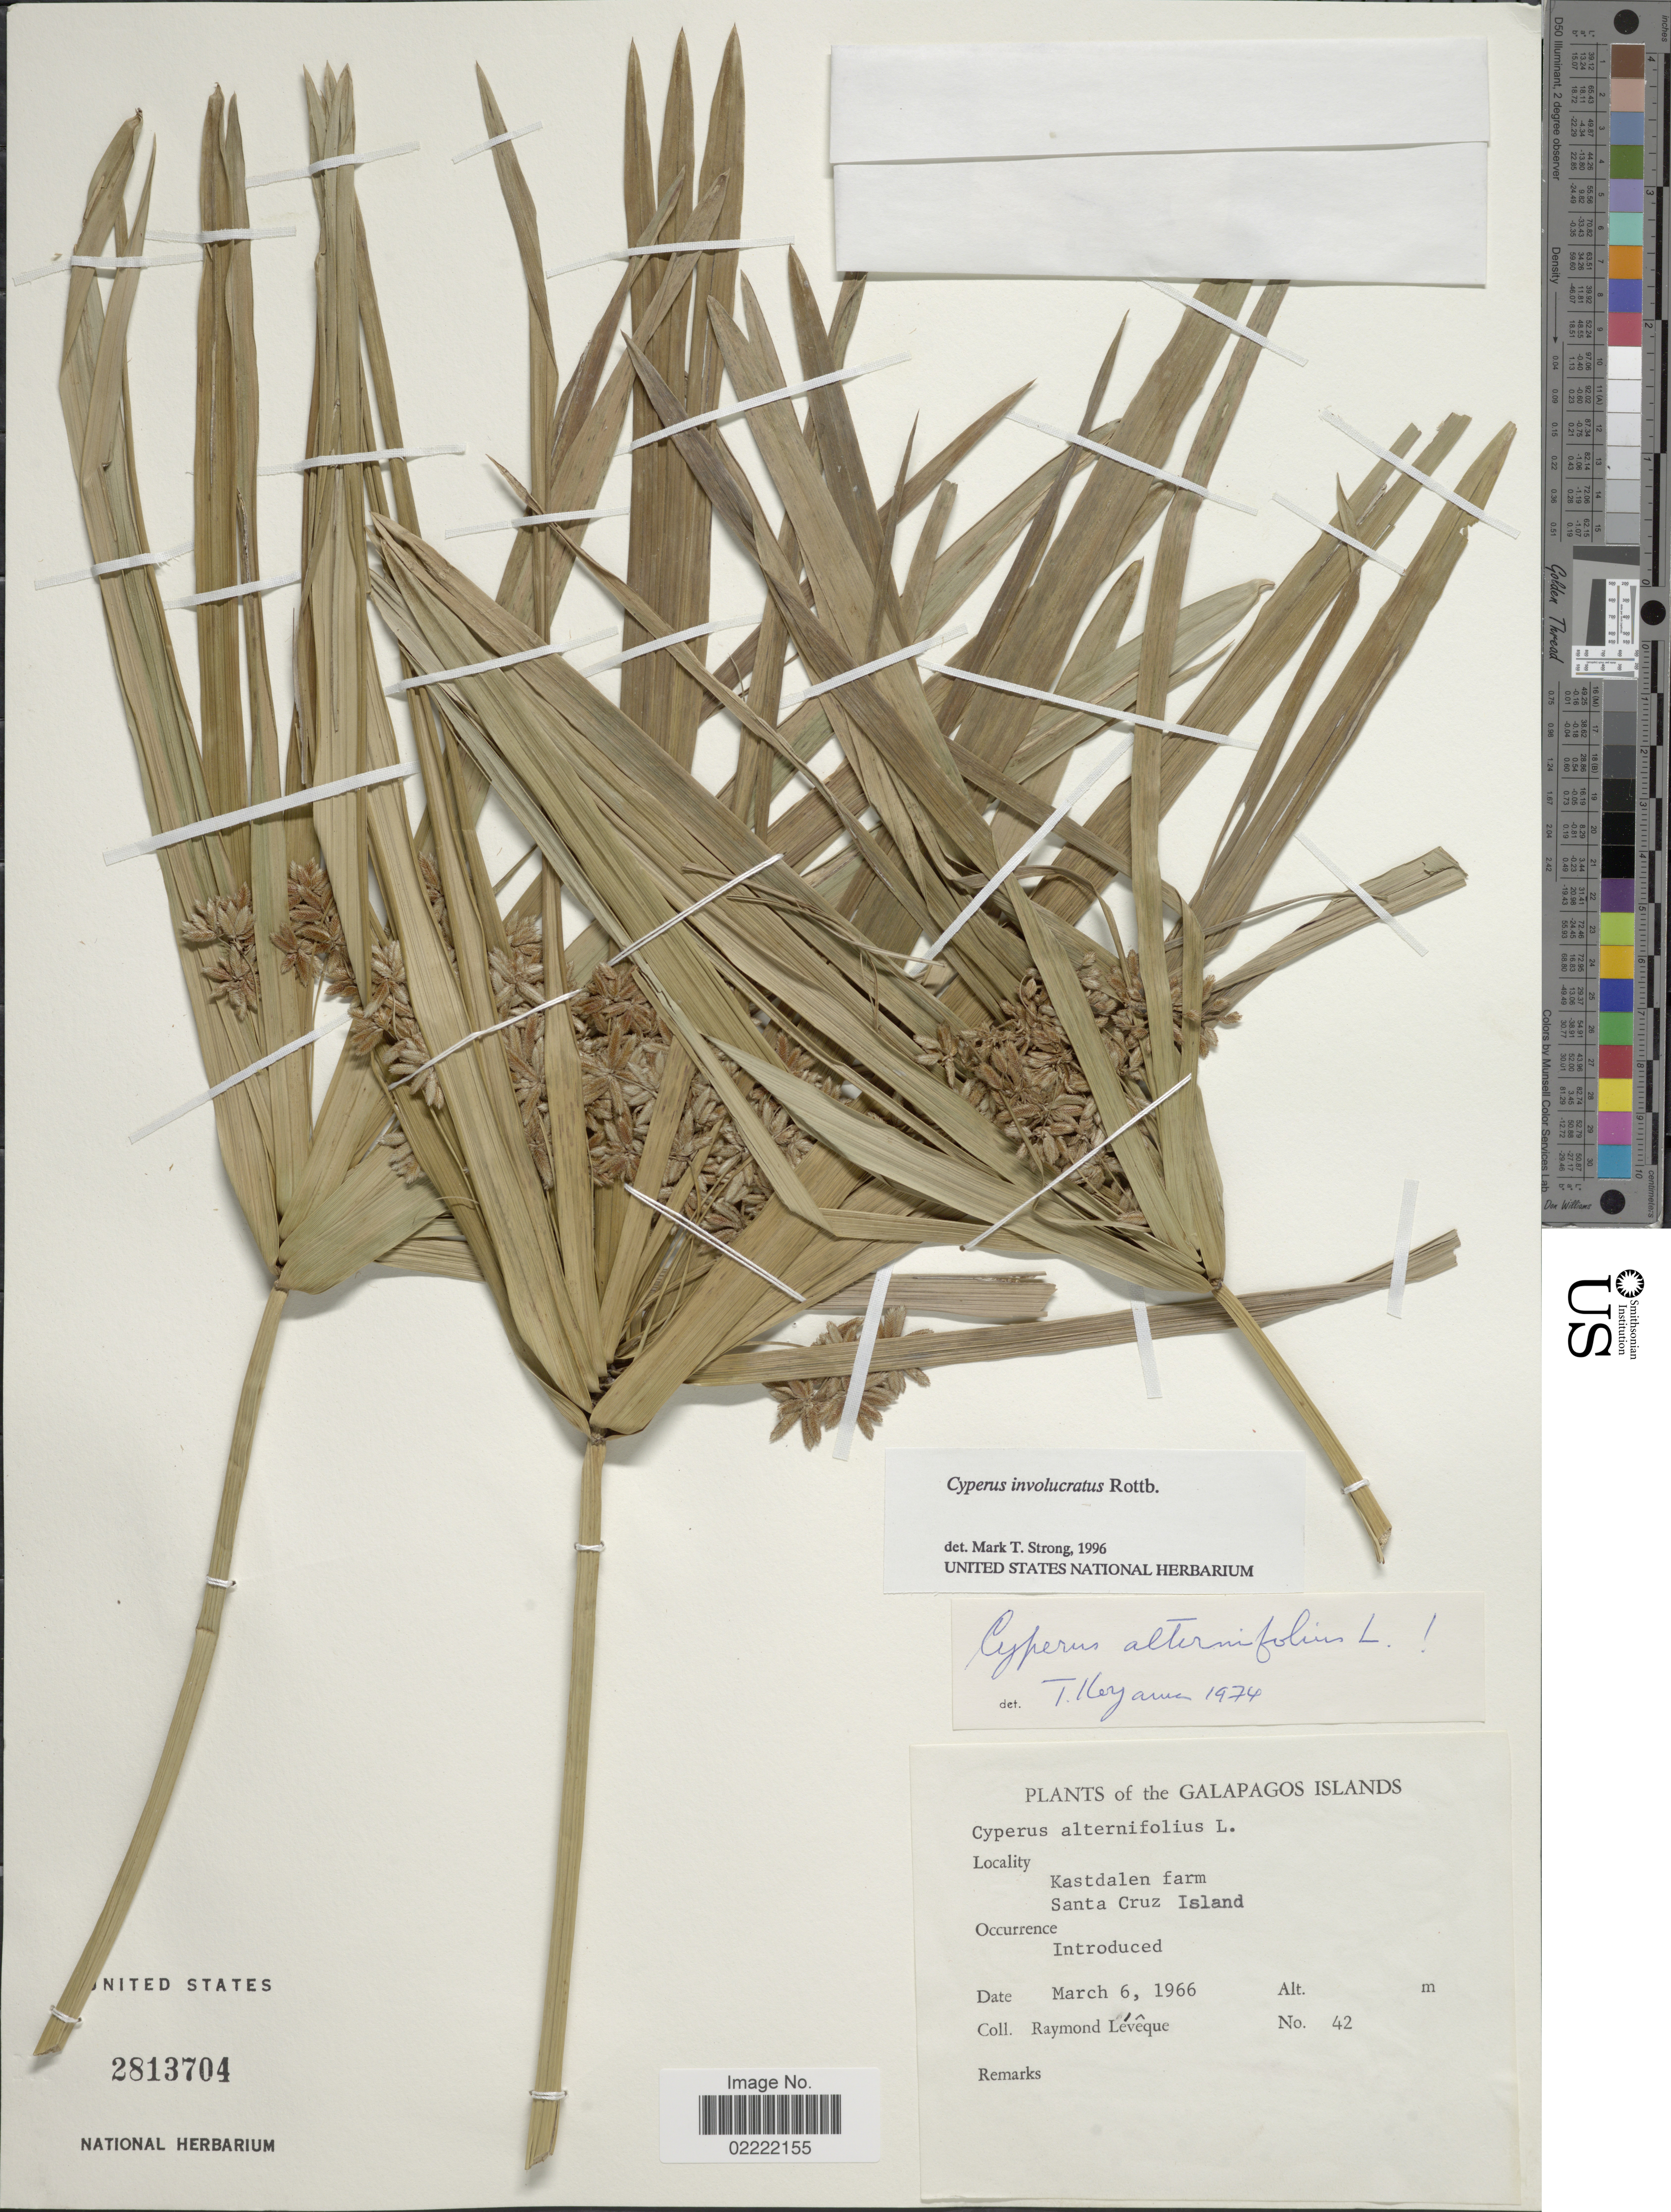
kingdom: Plantae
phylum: Tracheophyta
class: Liliopsida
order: Poales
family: Cyperaceae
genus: Cyperus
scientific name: Cyperus involucratus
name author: Rottb.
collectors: R. Lévêque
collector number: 42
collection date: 1966-03-06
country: Ecuador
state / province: Colón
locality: The Galapagos Island, Kastdalen farm, Santa Cruz Island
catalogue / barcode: US 2813704